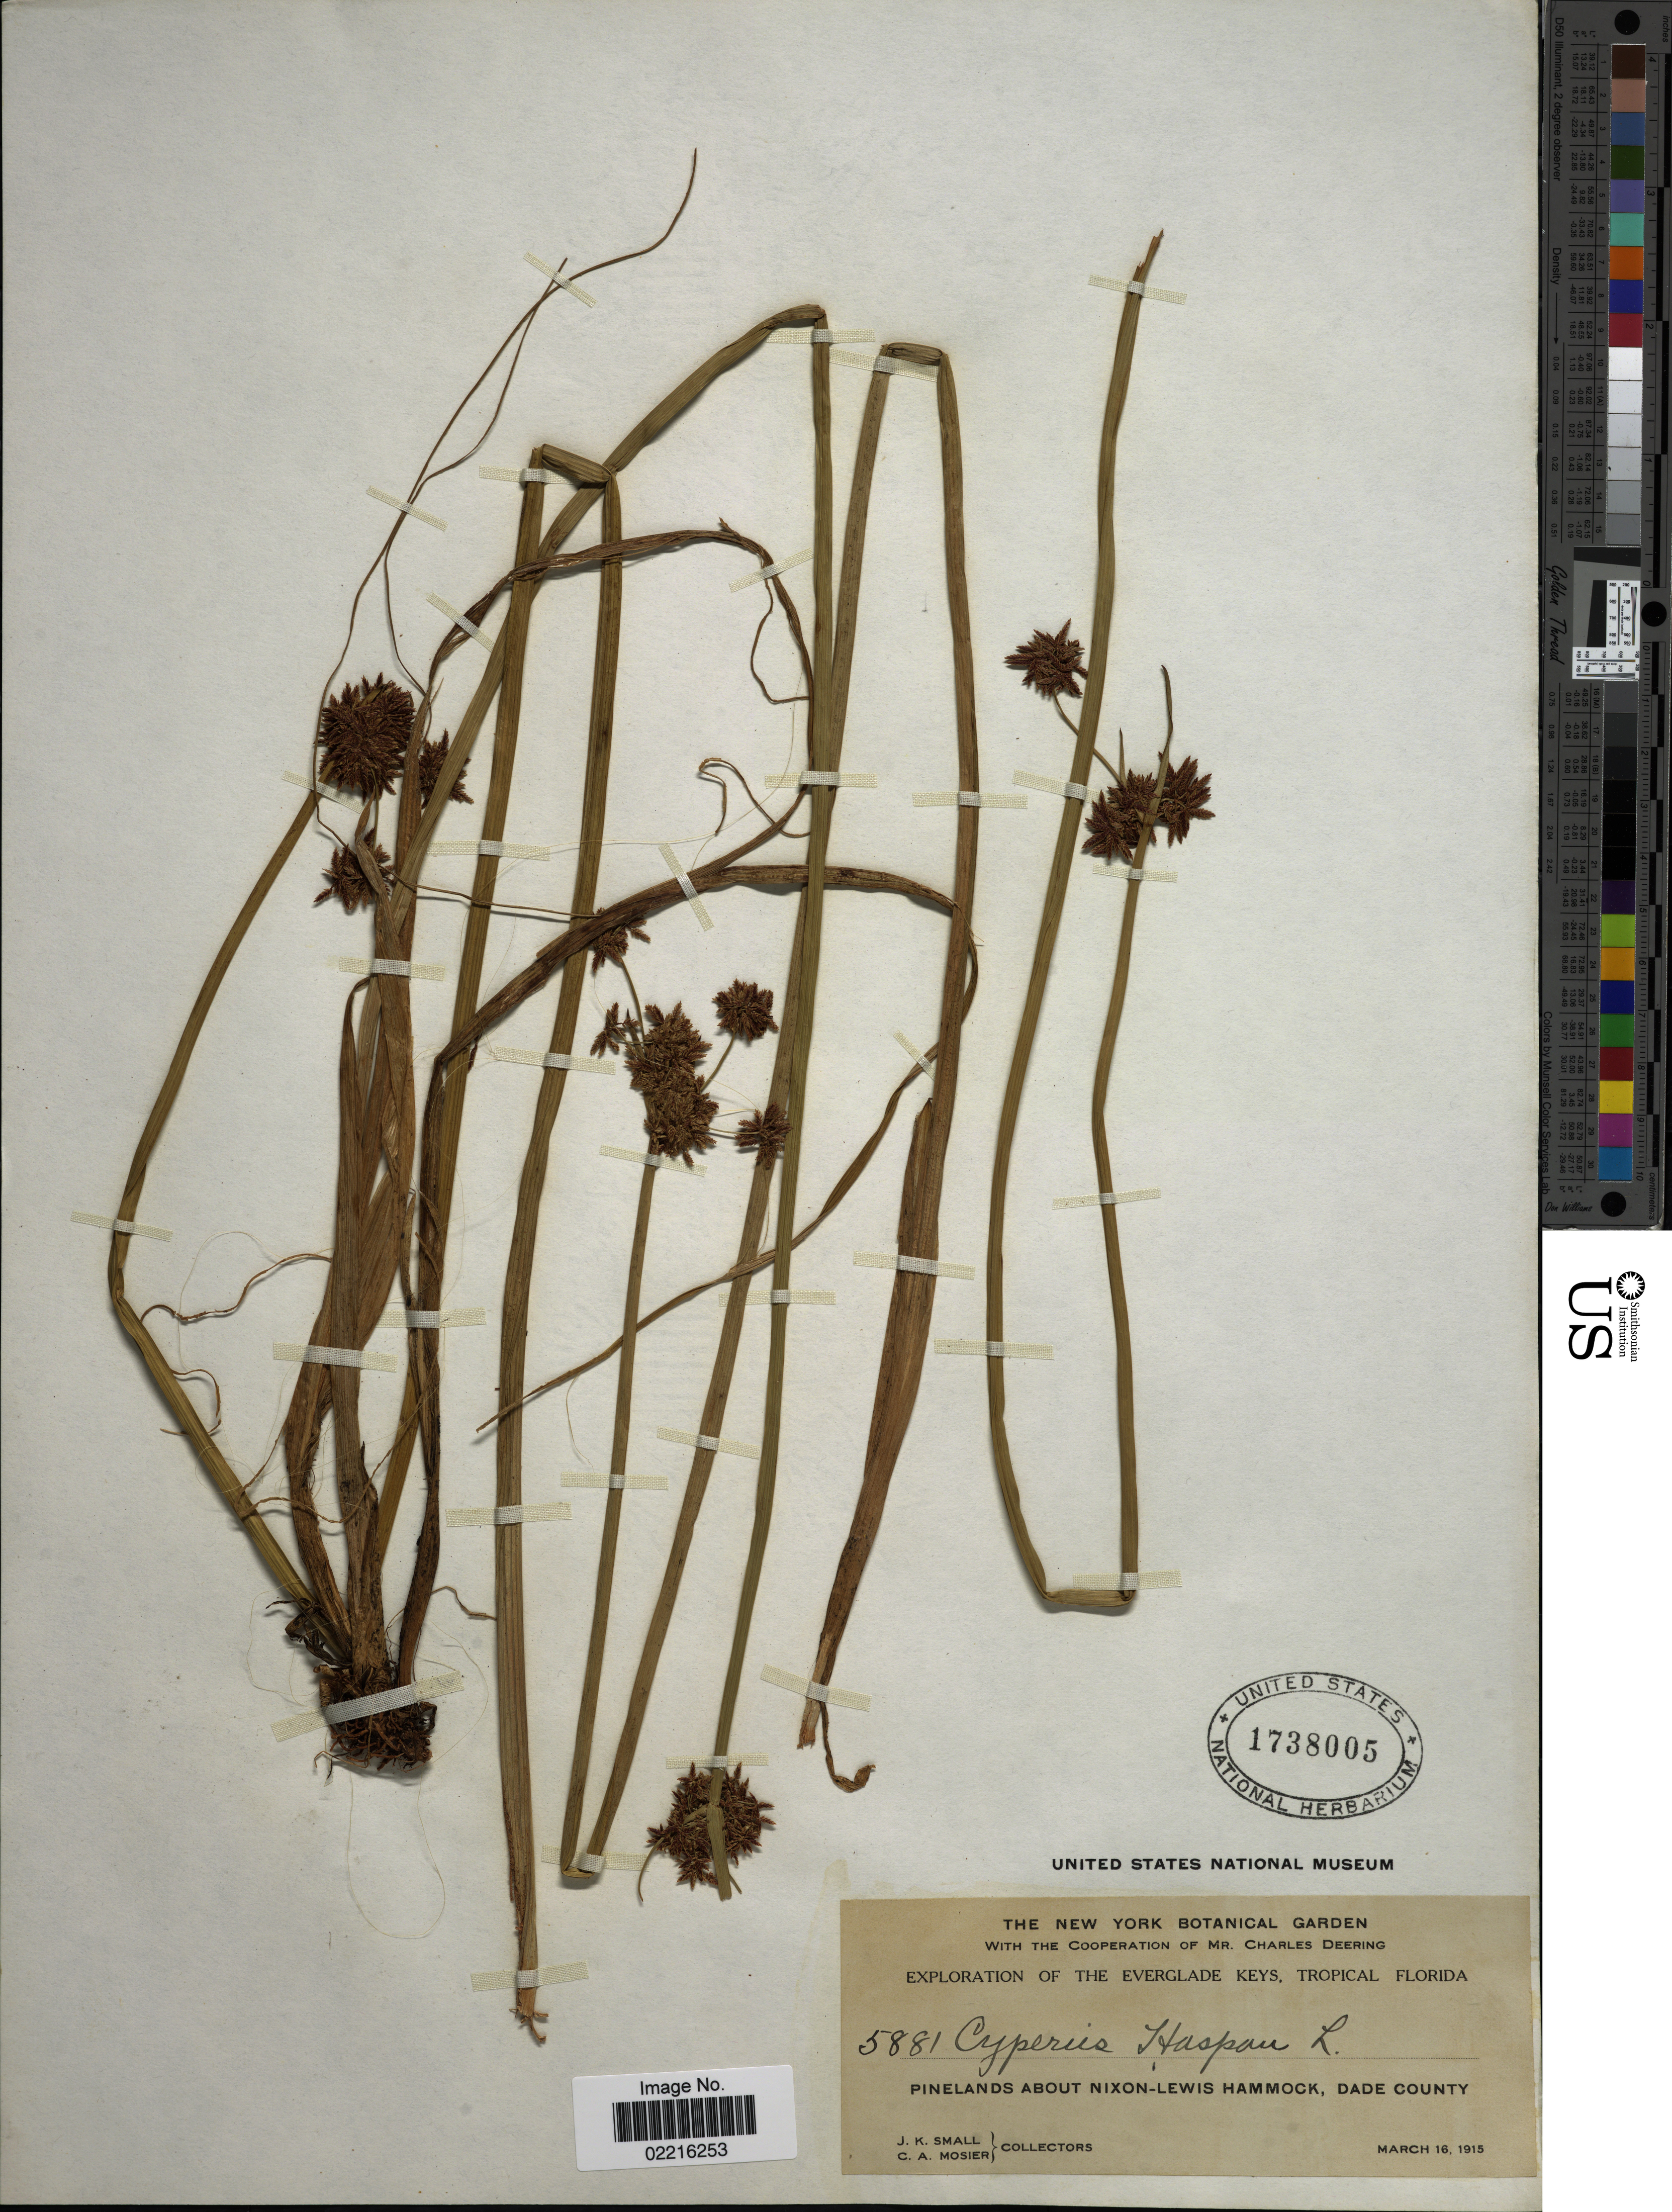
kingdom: Plantae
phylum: Tracheophyta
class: Liliopsida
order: Poales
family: Cyperaceae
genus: Cyperus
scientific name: Cyperus haspan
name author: L.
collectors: J. K. Small & C. A. Mosier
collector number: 5881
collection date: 1915-03-16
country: United States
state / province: Florida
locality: Everglade Keys, Tropical Florida, pinelands about Nixon-Lewis Hammock, Dade County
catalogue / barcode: US 1738005